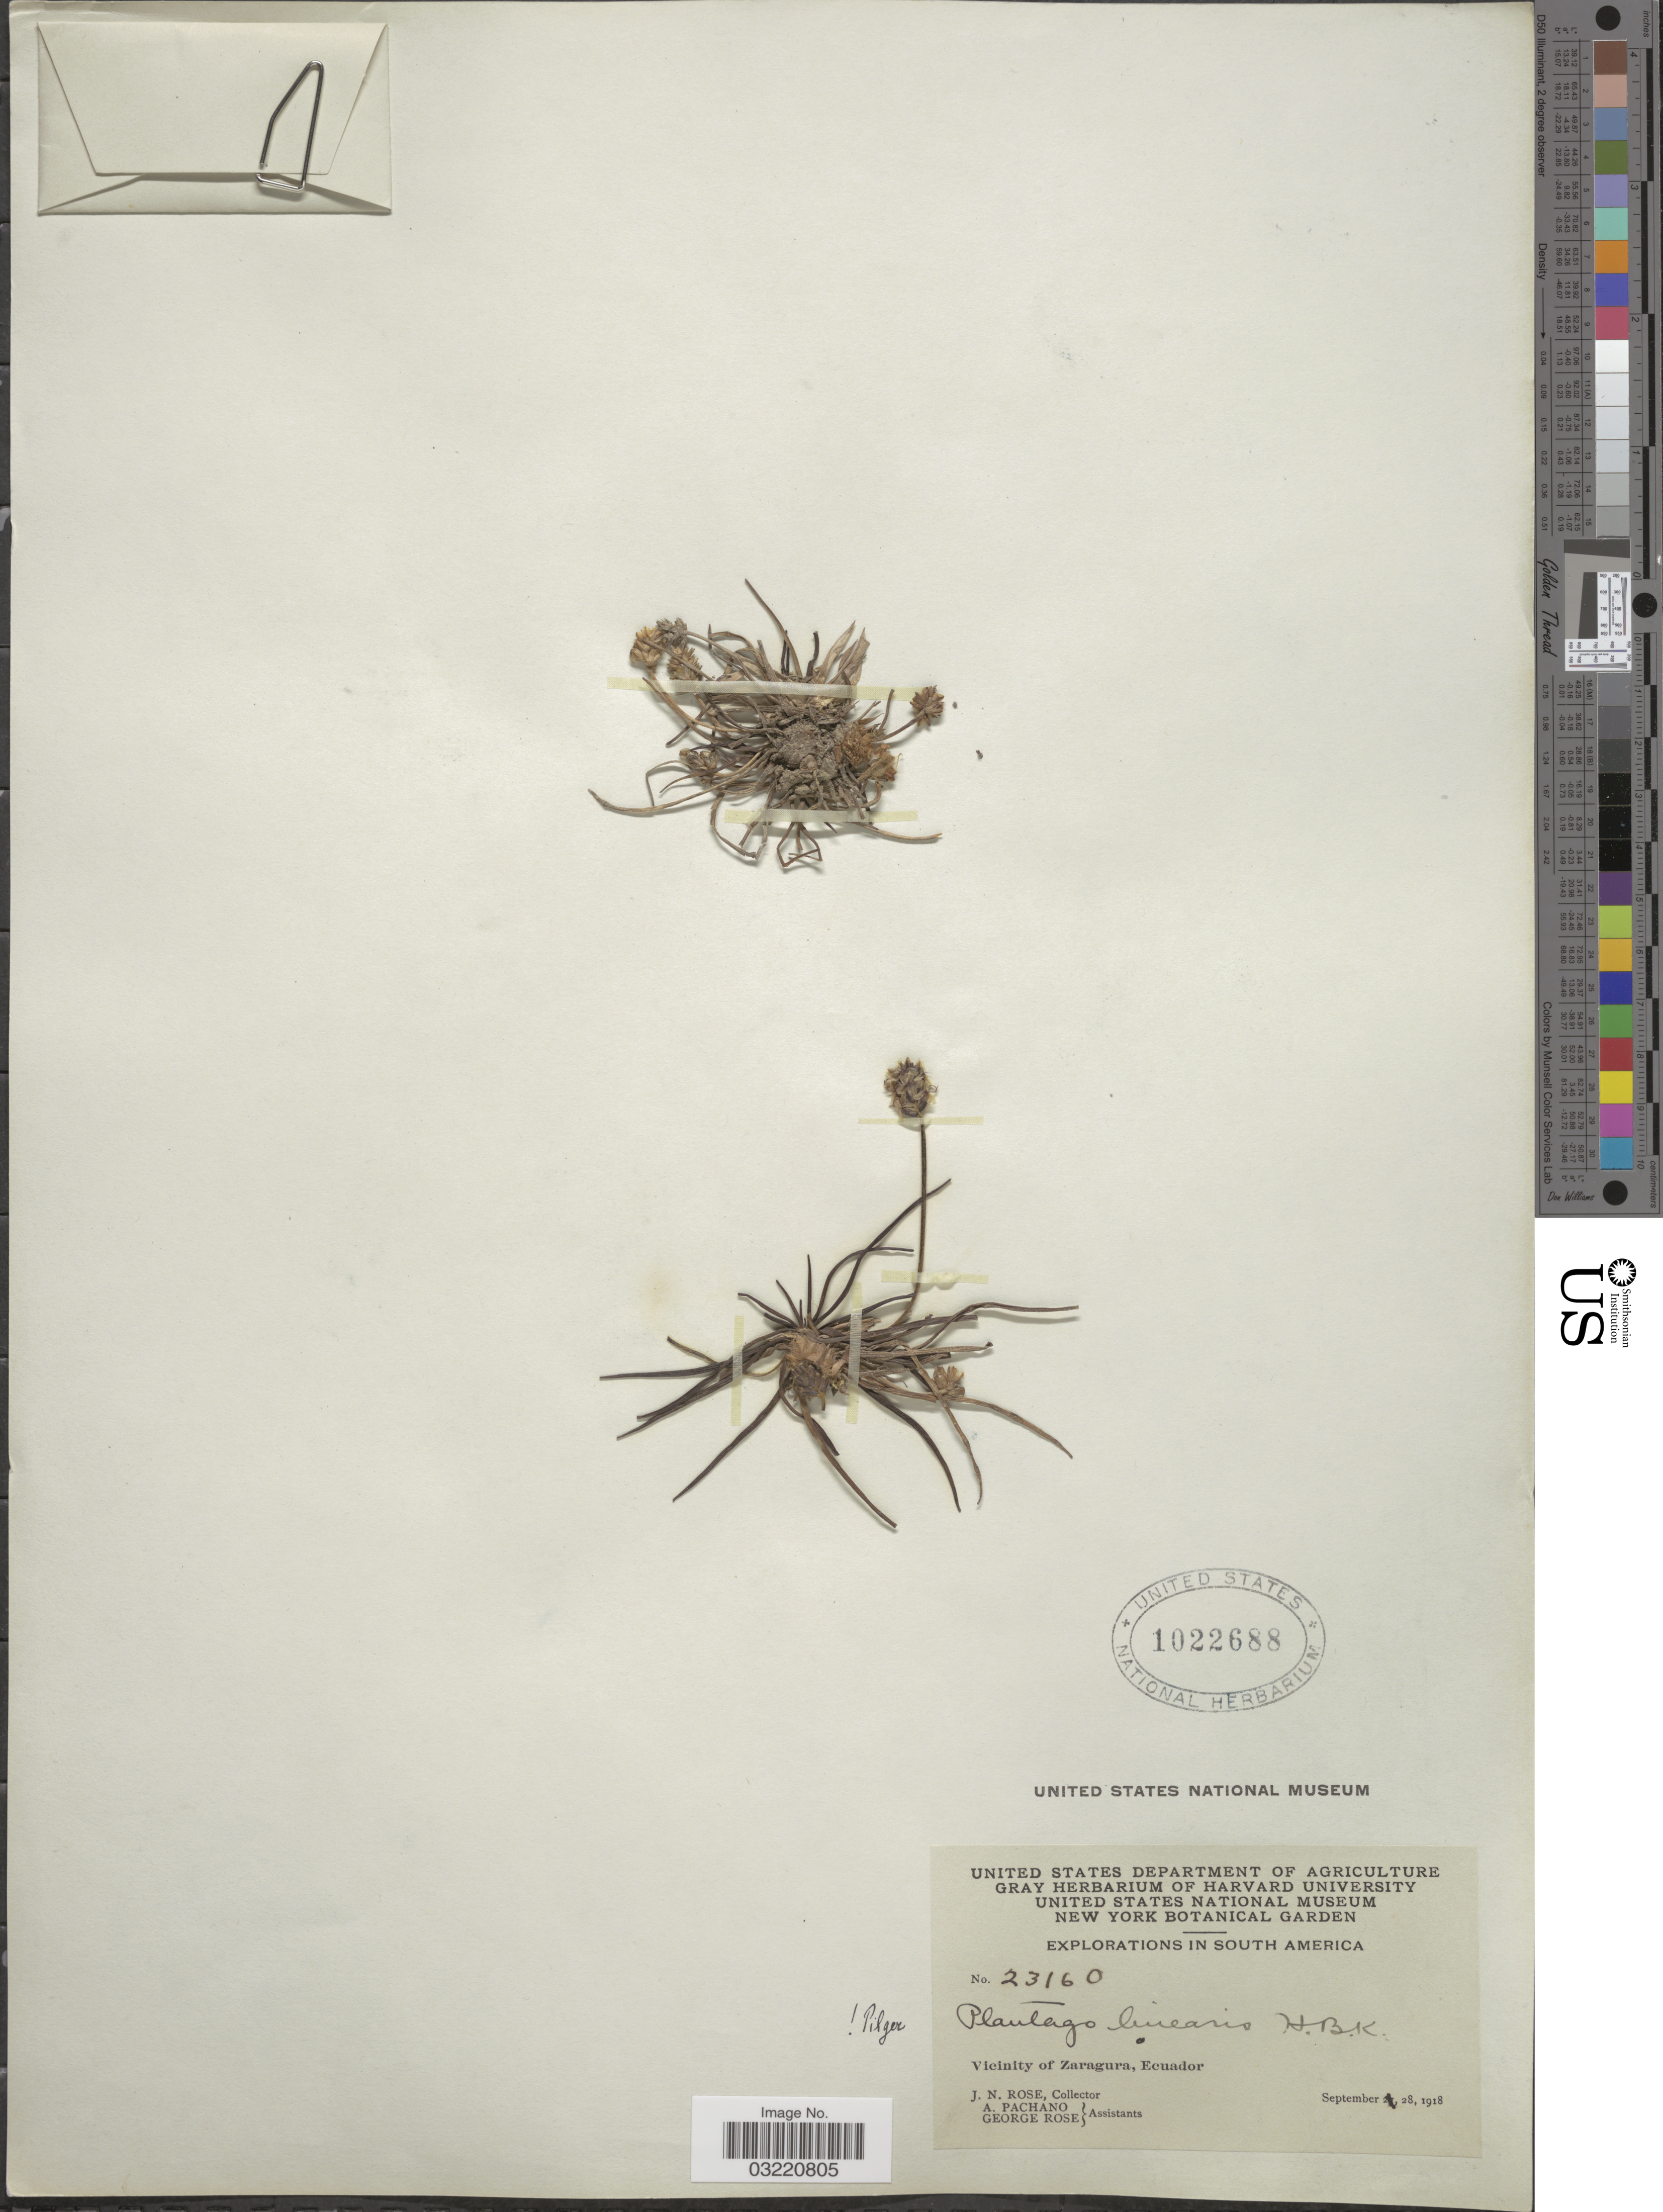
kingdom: Plantae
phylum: Tracheophyta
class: Magnoliopsida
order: Lamiales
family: Plantaginaceae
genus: Plantago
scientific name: Plantago linearis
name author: Kunth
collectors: J. N. Rose, A. Pachano & G. Rose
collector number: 23160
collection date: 1918-09-28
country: Ecuador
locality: Vicinity of Zaragura.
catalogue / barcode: US 1022688